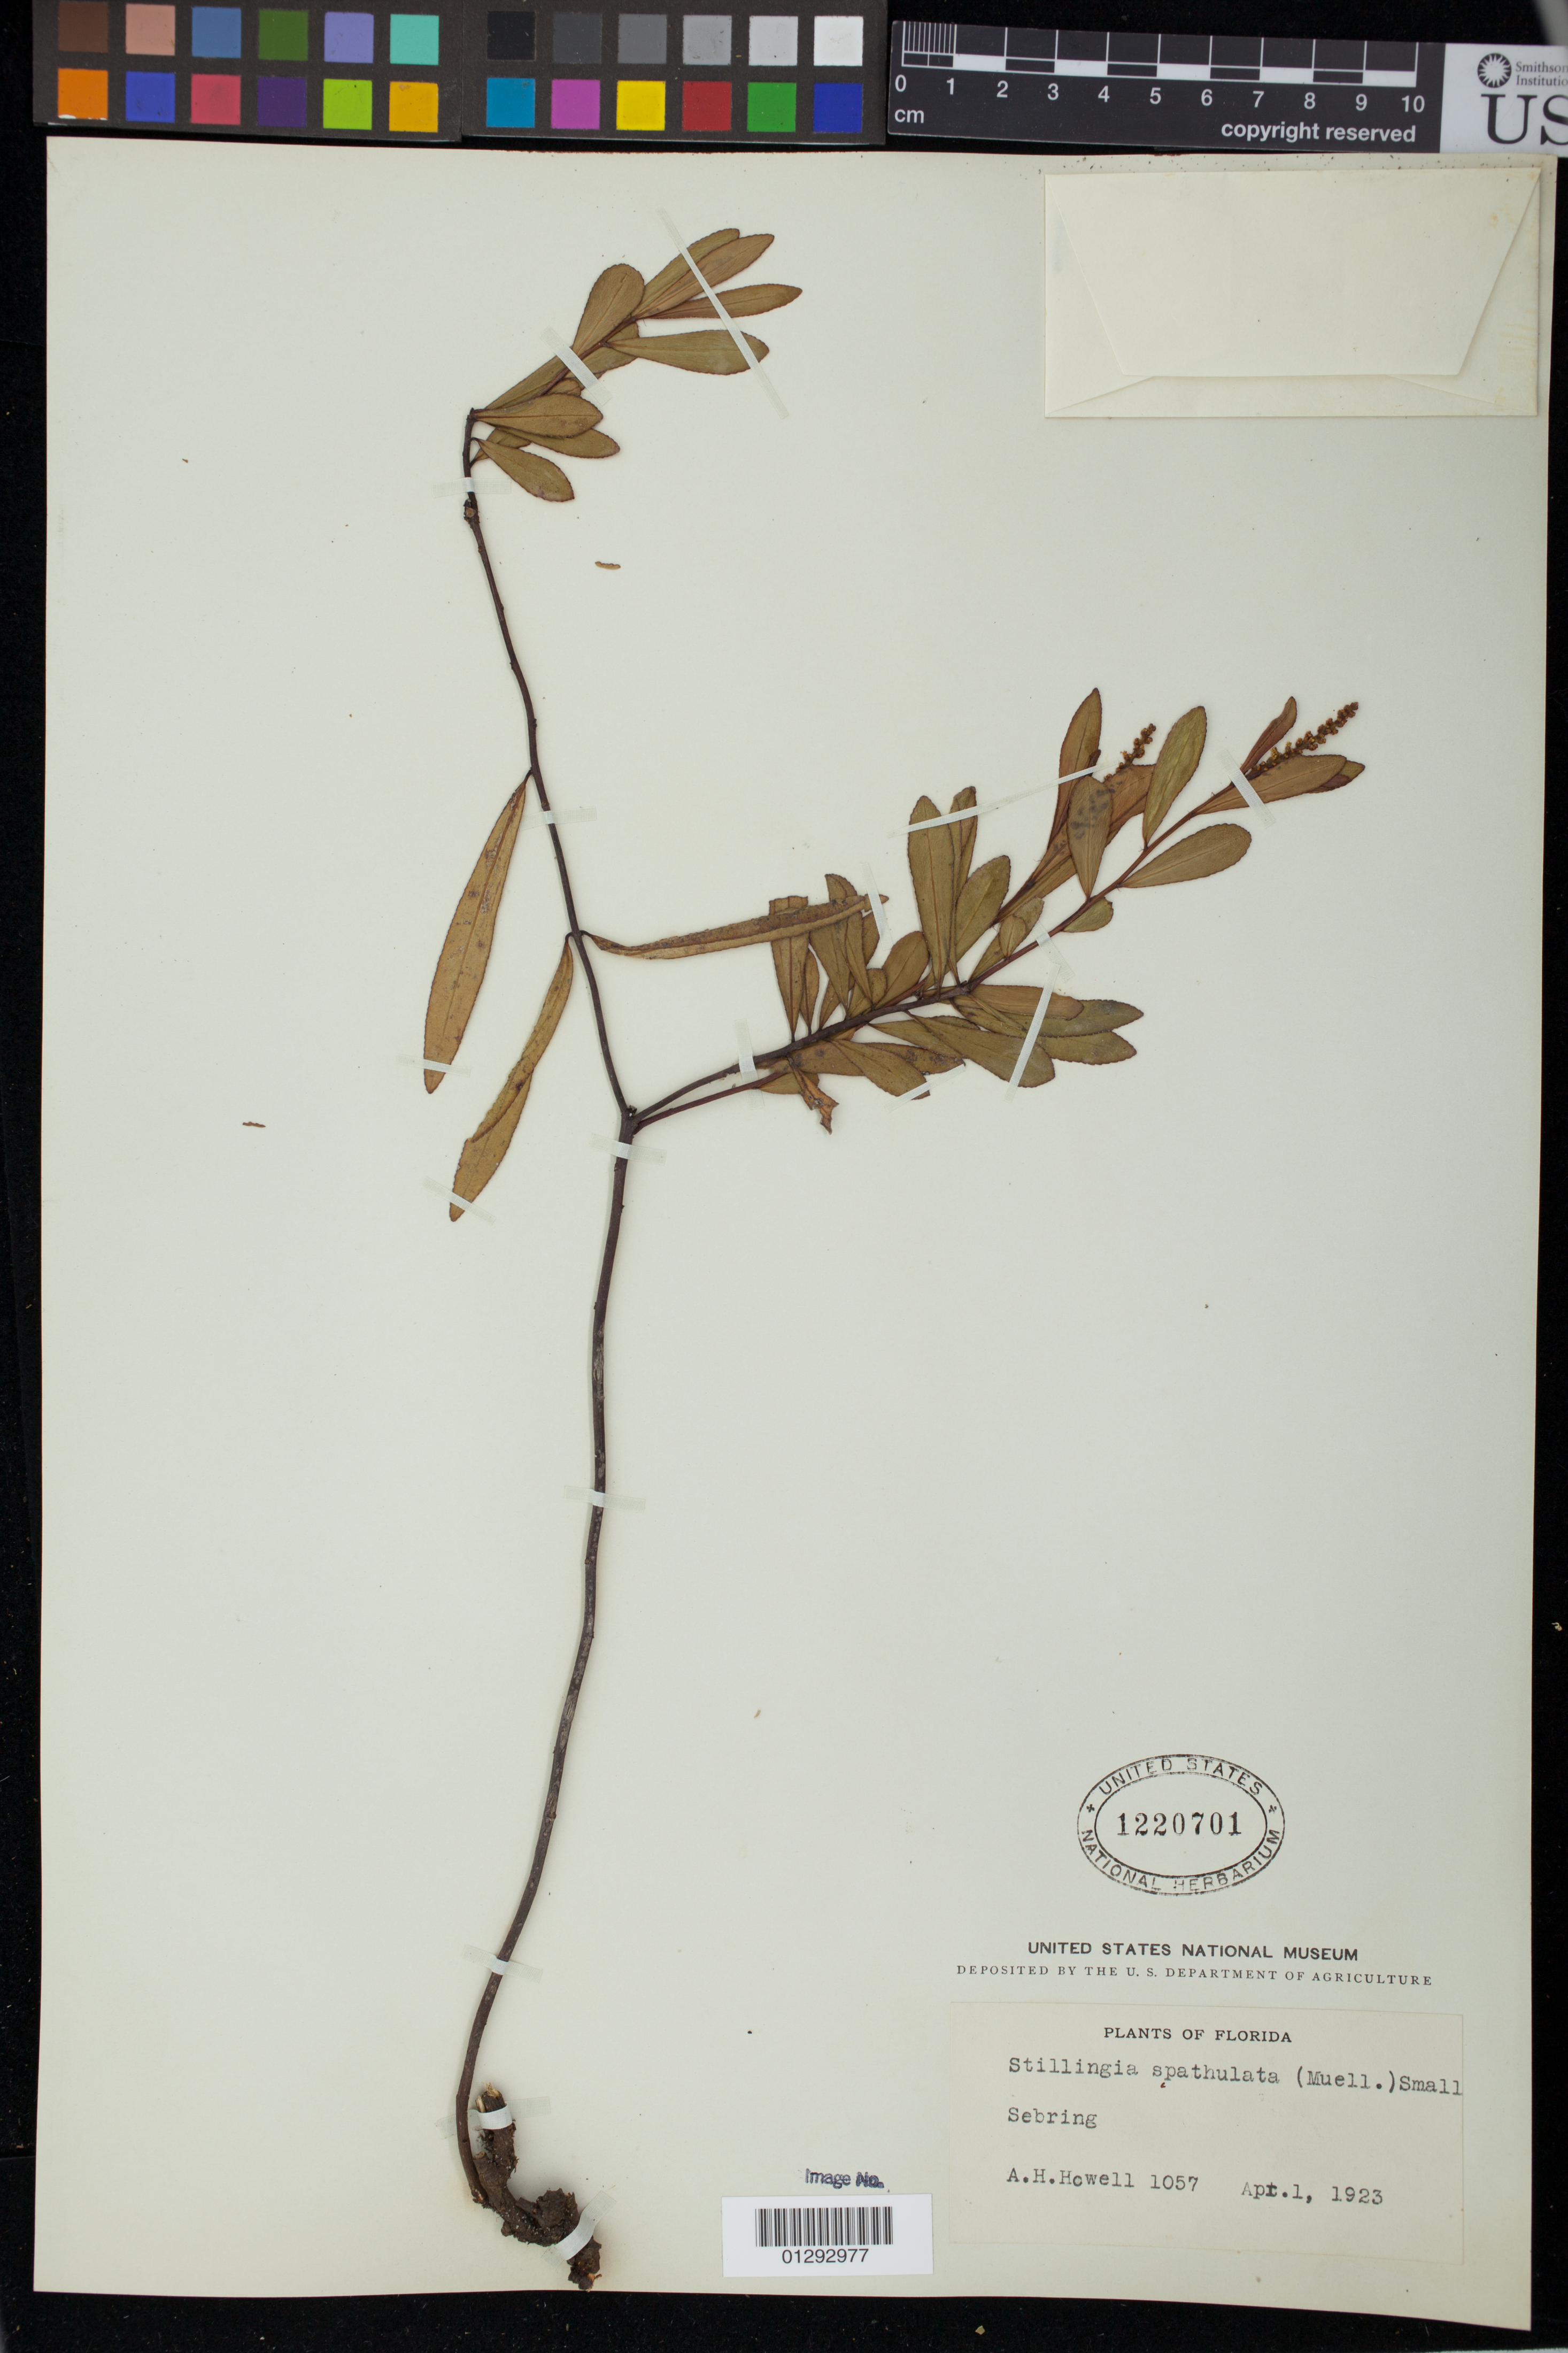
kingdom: Plantae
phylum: Tracheophyta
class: Magnoliopsida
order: Malpighiales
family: Euphorbiaceae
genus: Stillingia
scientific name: Stillingia sylvatica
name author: L.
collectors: A. H. Howell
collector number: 1057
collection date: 1923-04-01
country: United States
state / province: Florida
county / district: Highlands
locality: Sebring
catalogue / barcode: US 1220701